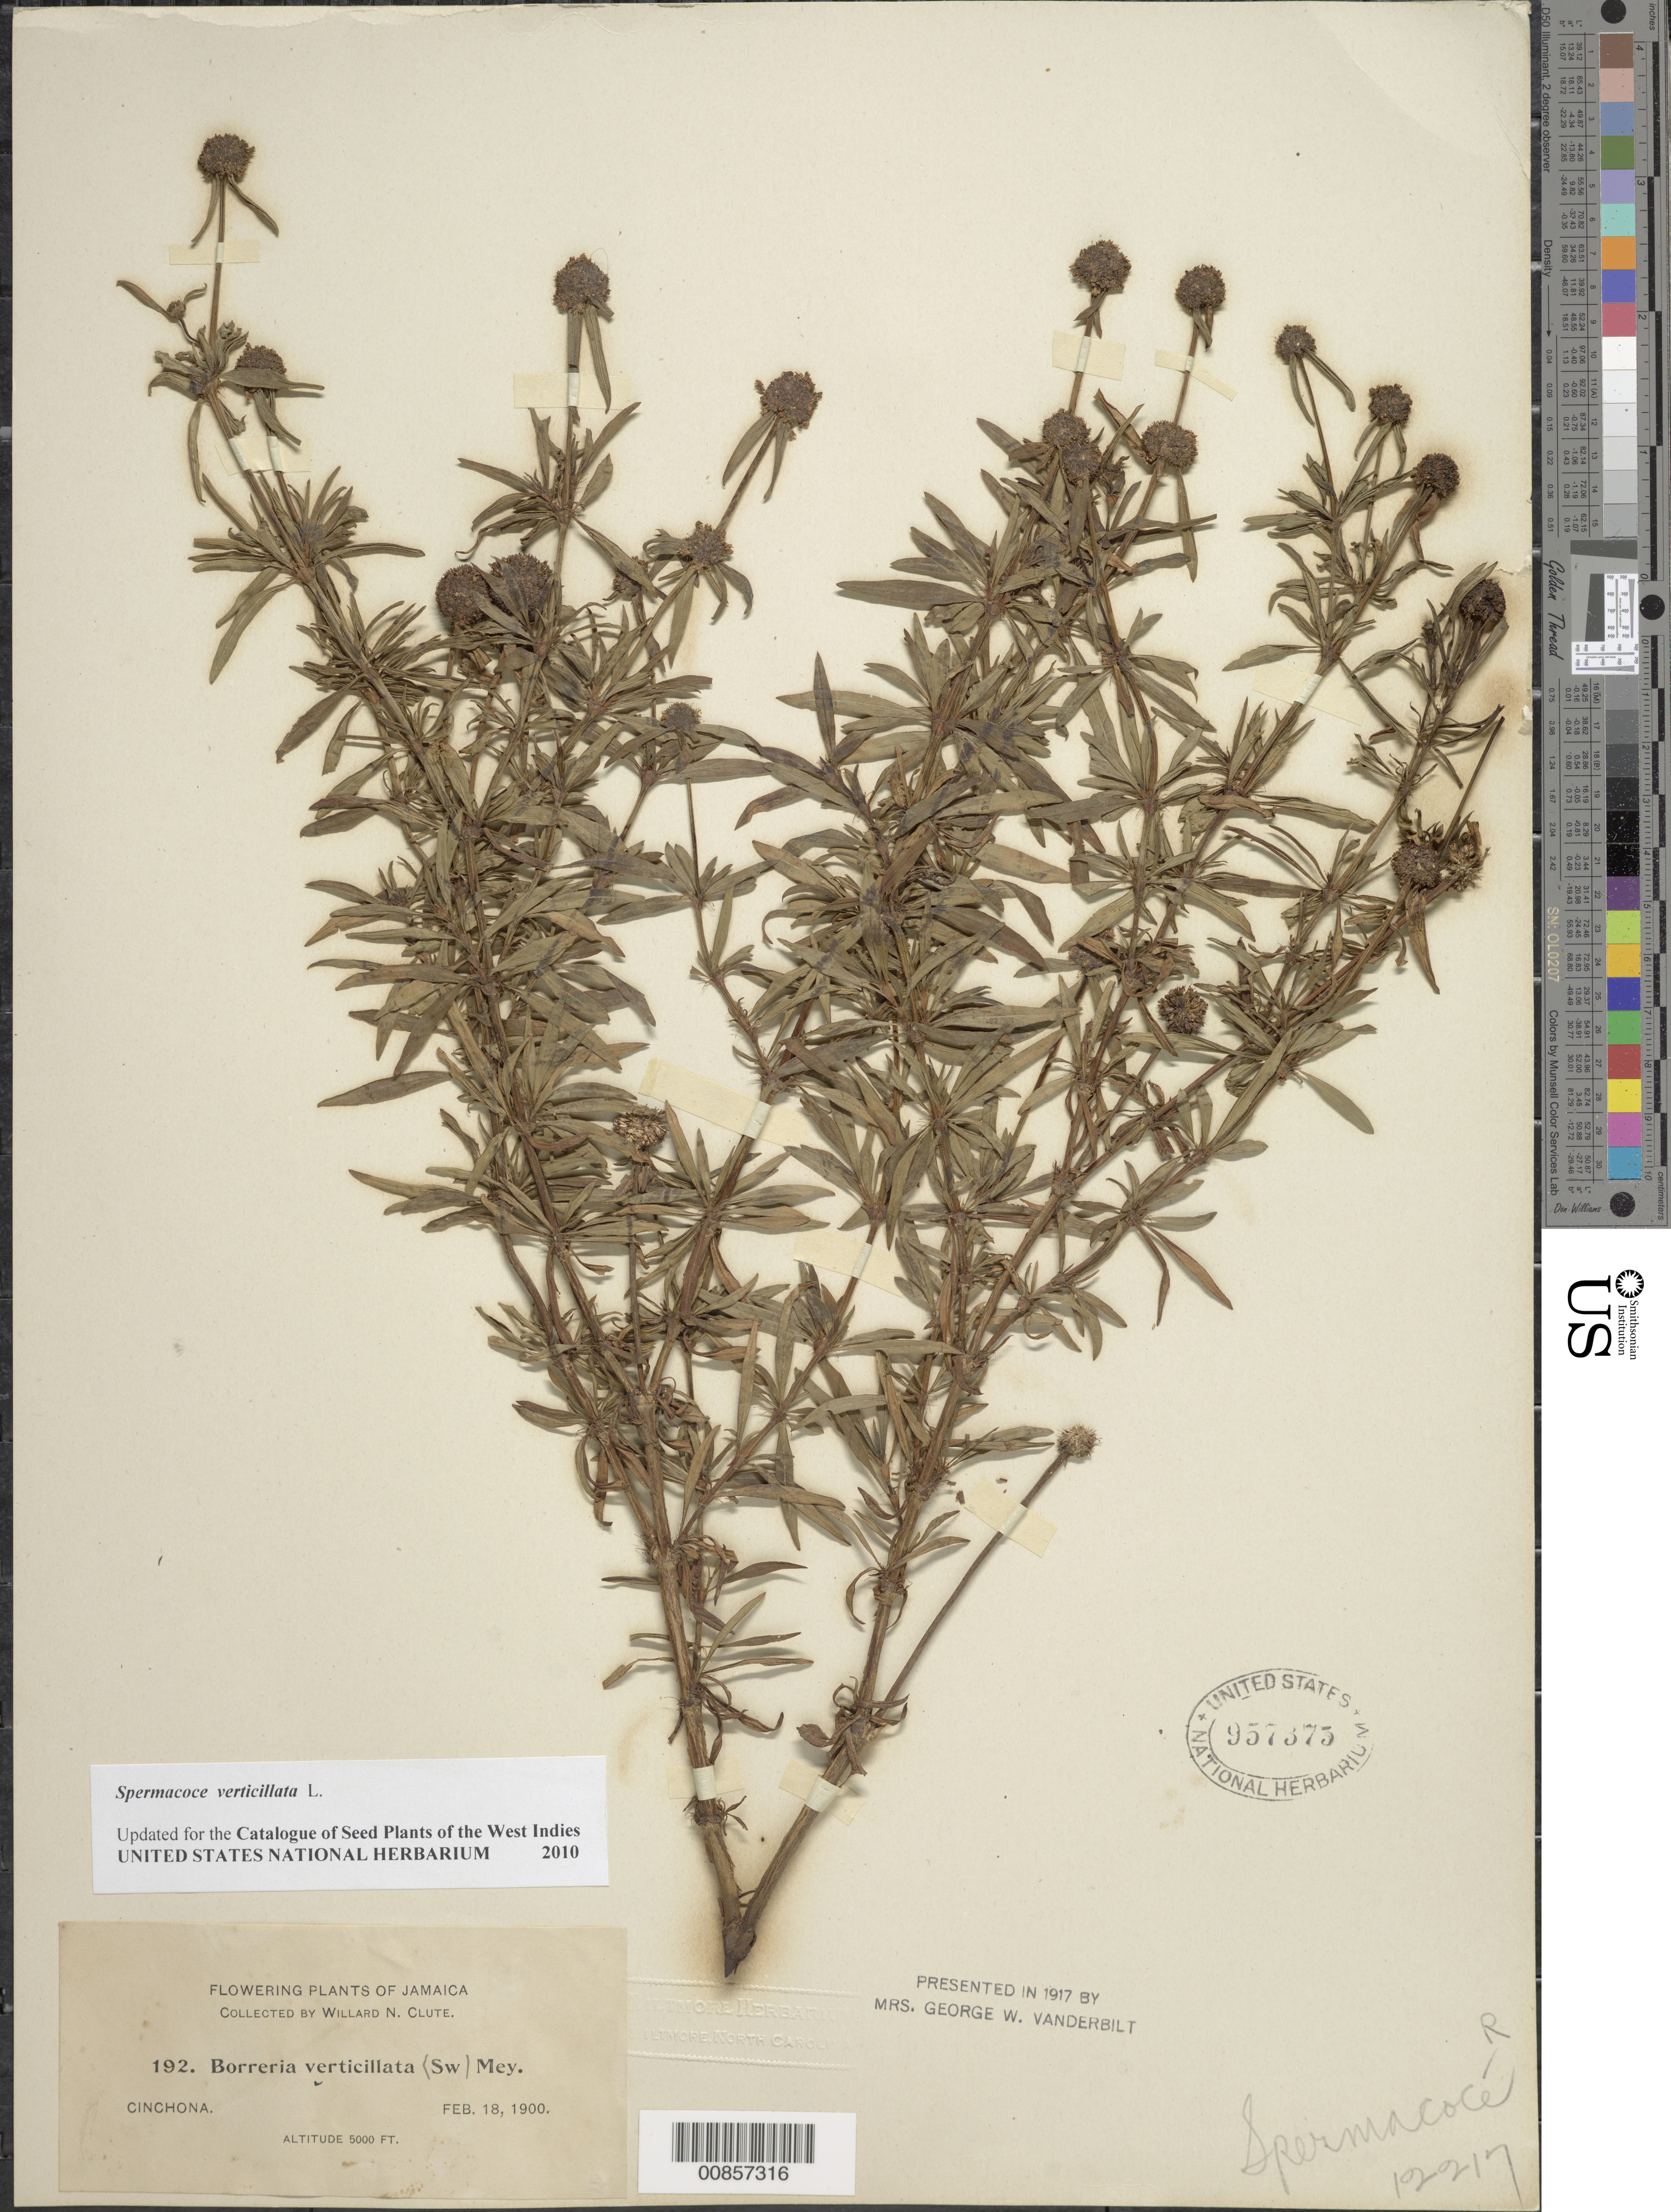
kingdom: Plantae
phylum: Tracheophyta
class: Magnoliopsida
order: Gentianales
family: Rubiaceae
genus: Spermacoce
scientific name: Spermacoce verticillata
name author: L.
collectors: W. N. Clute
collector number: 192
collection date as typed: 18 Feb 1900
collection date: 1900-02-18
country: Jamaica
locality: Cinchona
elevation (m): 1524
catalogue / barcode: US 957375